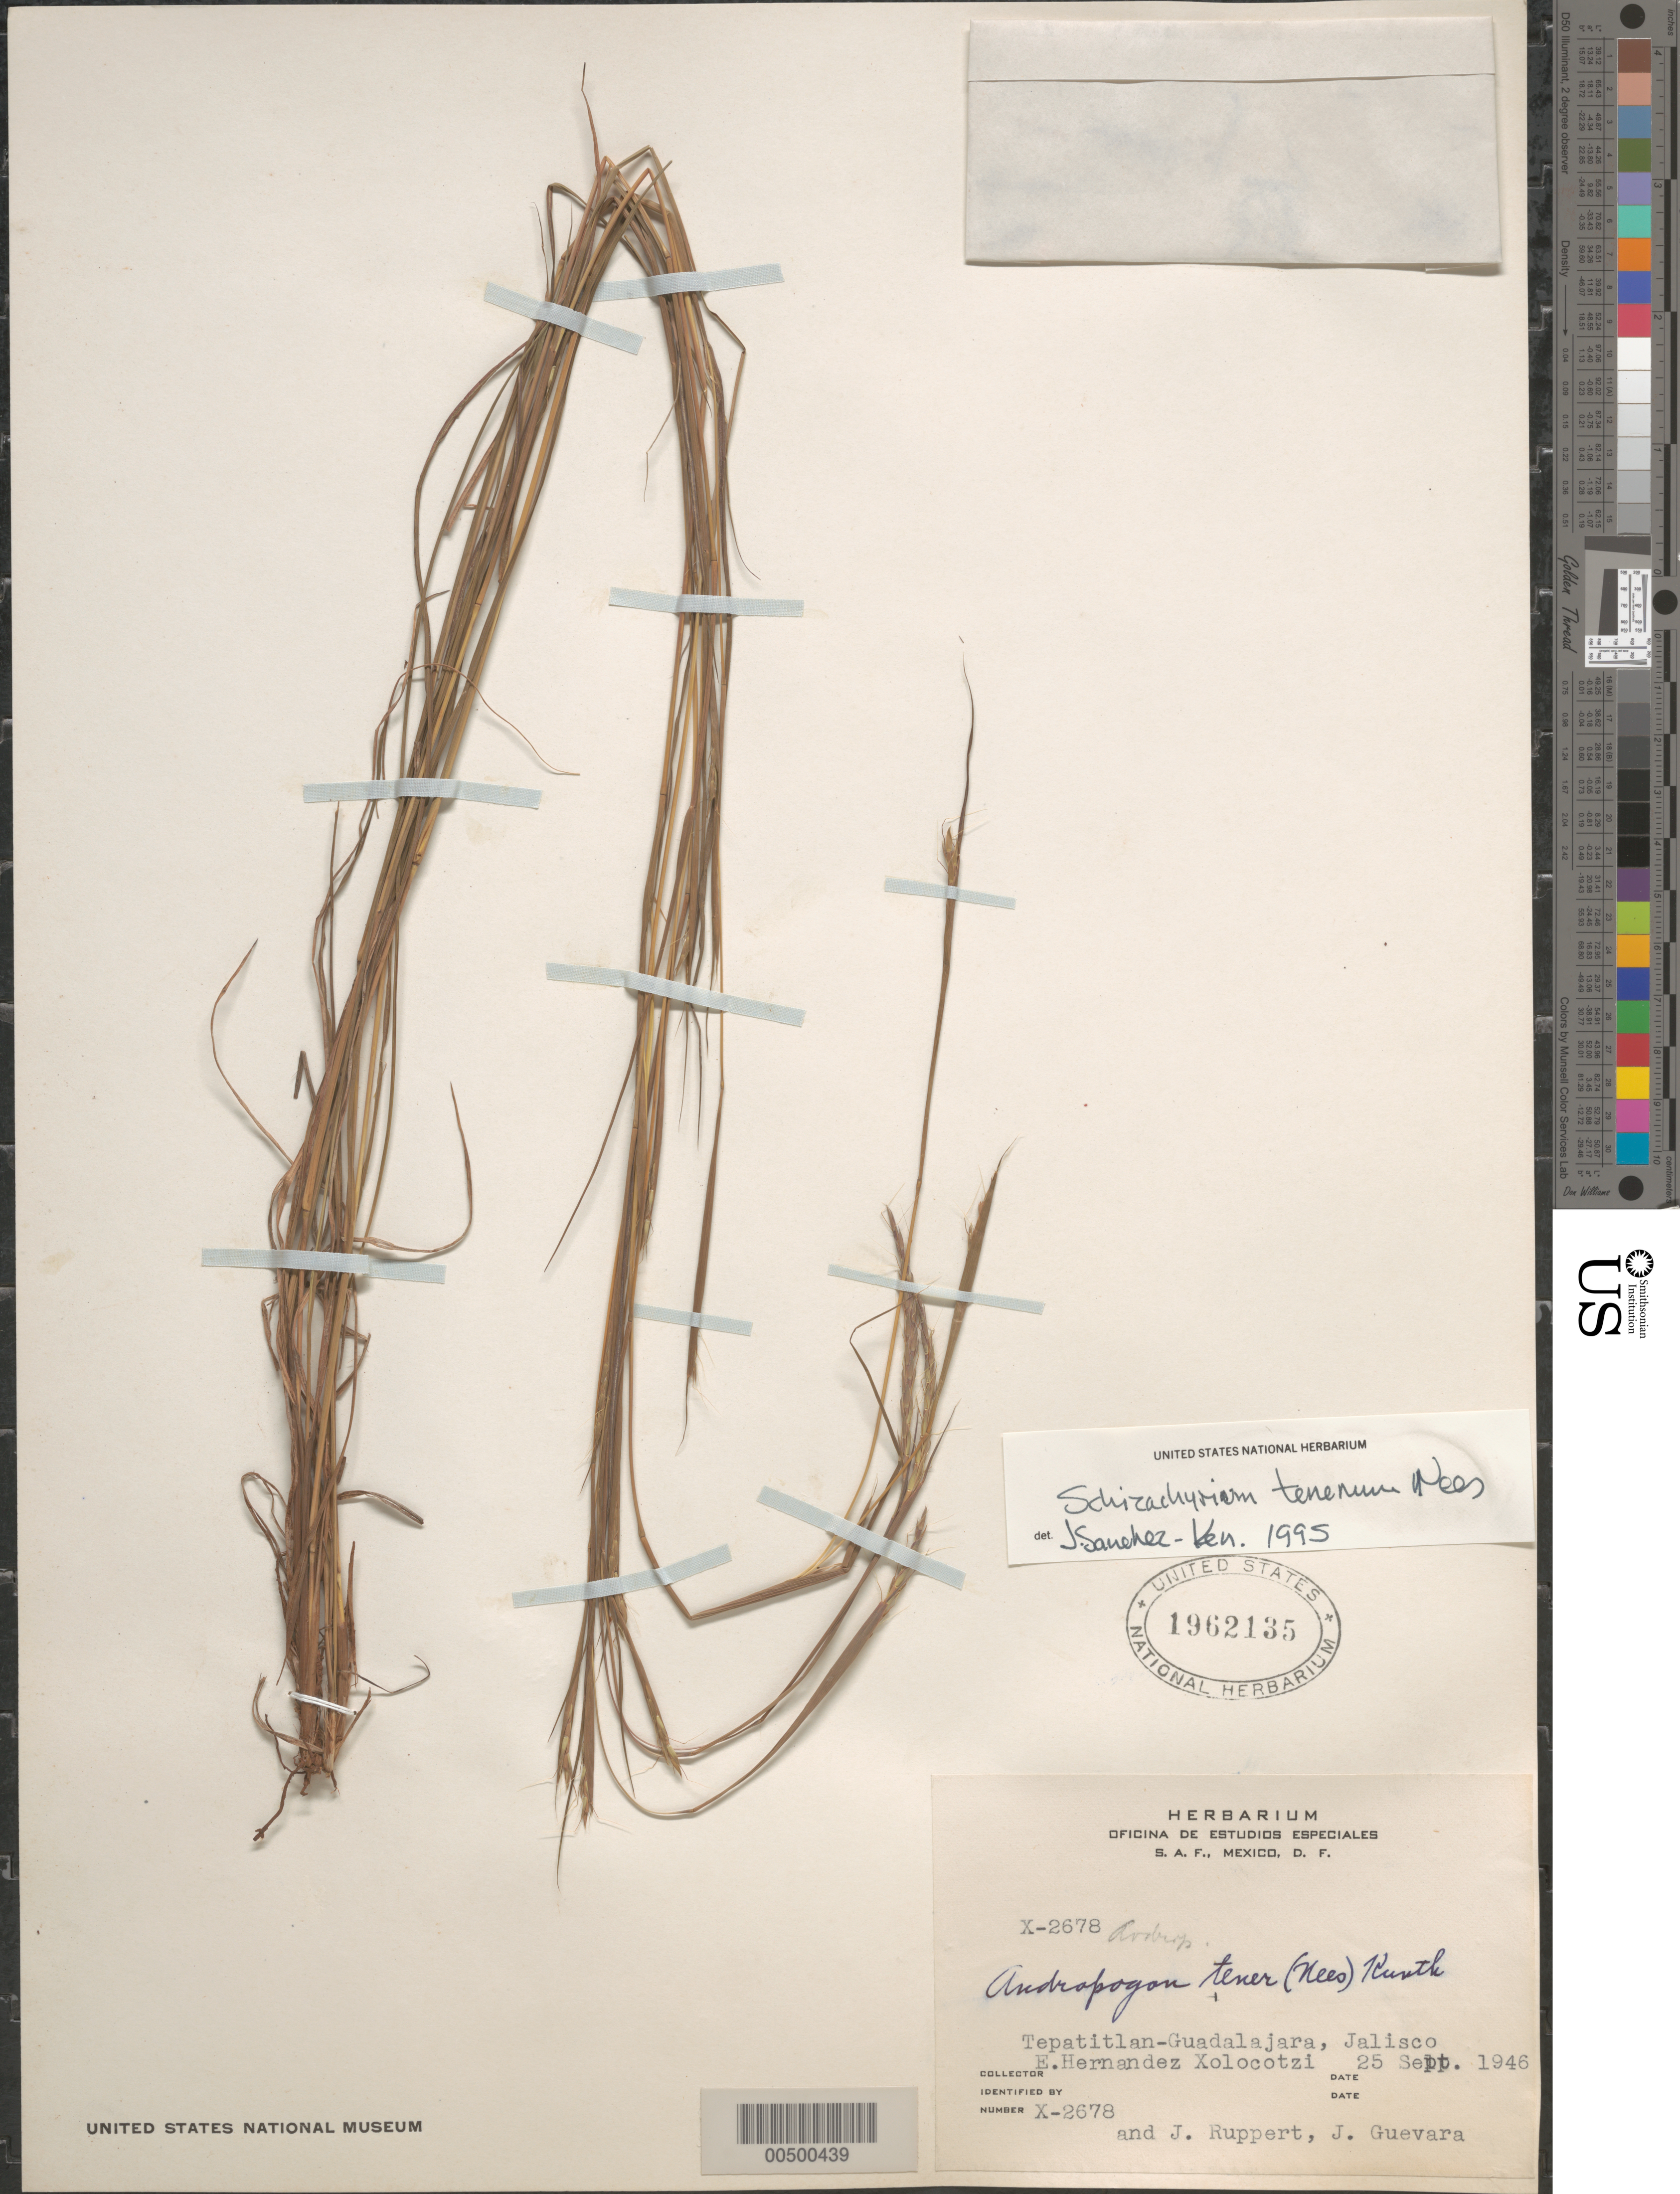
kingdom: Plantae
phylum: Tracheophyta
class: Liliopsida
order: Poales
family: Poaceae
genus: Schizachyrium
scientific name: Schizachyrium tenerum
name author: Nees in Mart.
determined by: Sánchez-Ken, J. G.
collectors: E. I. Hernández-X., J. Ruppert & J. Guevara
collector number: X-2678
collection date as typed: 25 Sep 1946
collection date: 1946-09-25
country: Mexico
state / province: Jalisco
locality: Tepatitlan-Guadalajara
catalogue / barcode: US 1962135